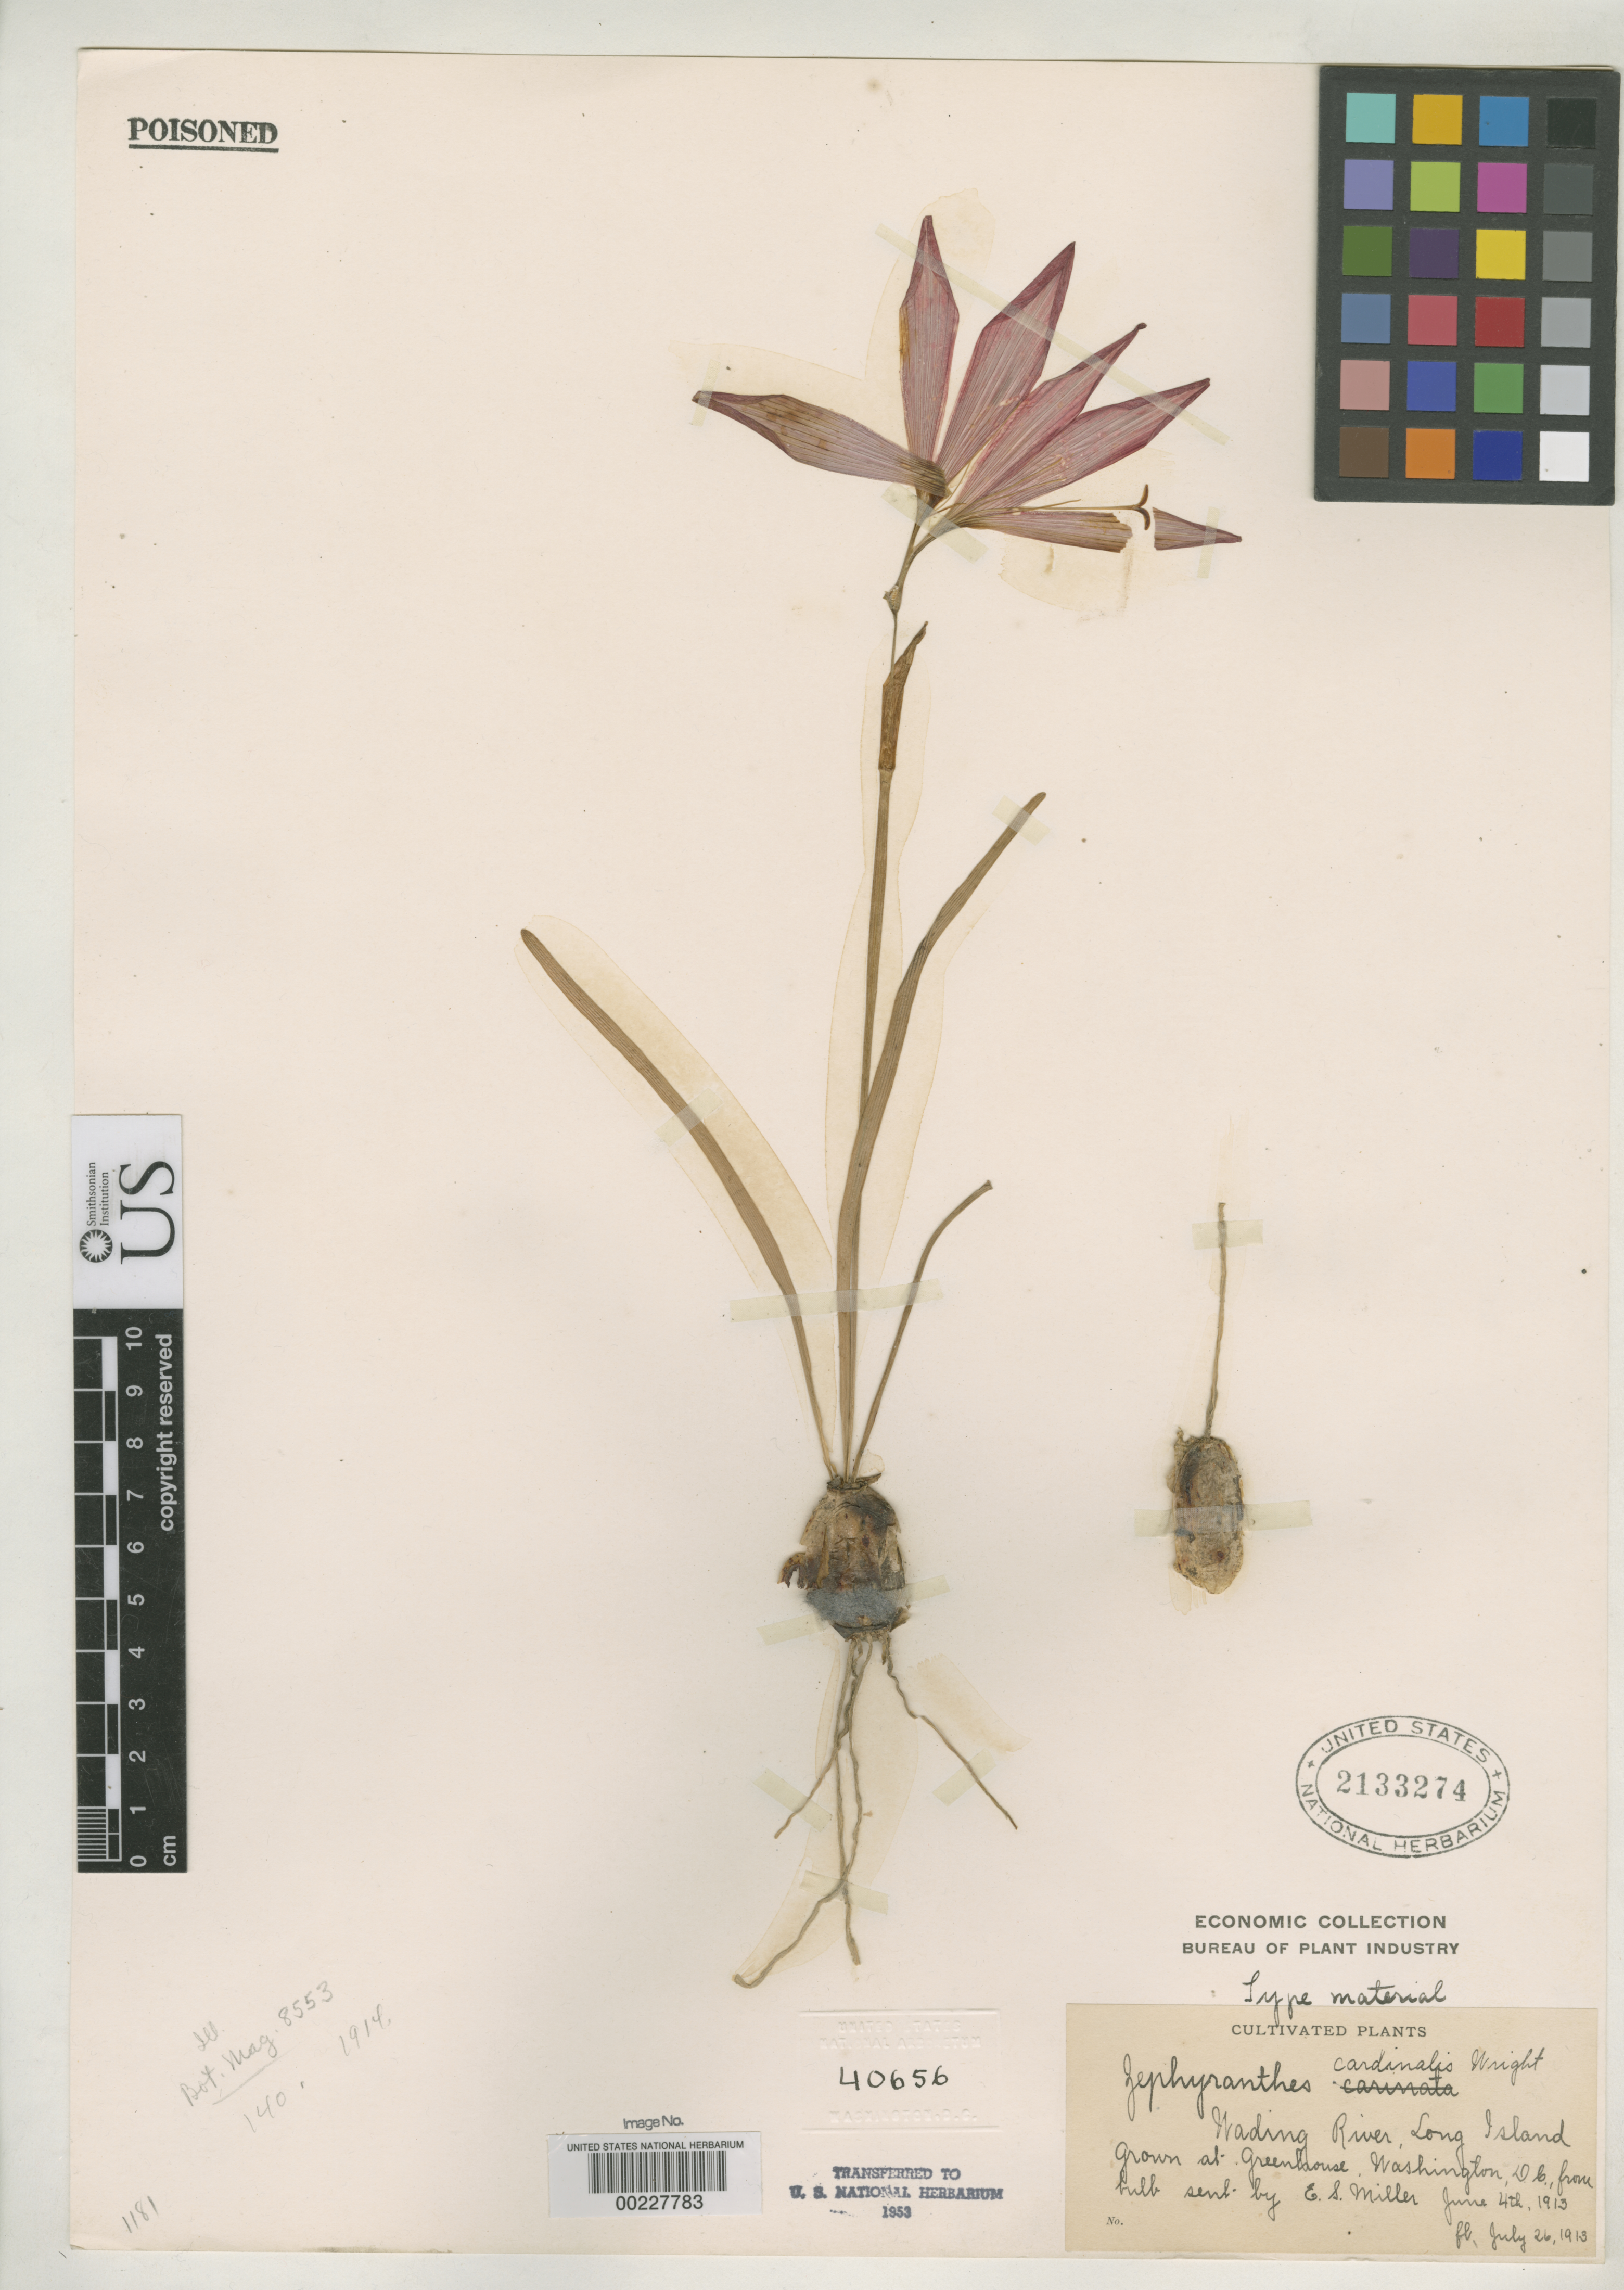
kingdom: Plantae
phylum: Tracheophyta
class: Liliopsida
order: Asparagales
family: Amaryllidaceae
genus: Zephyranthes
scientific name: Zephyranthes cardinalis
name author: C.H. Wright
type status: Type Material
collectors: E. S. Miller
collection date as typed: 04 Jun 1913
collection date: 1913-06-04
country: Bahamas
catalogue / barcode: US 2133274